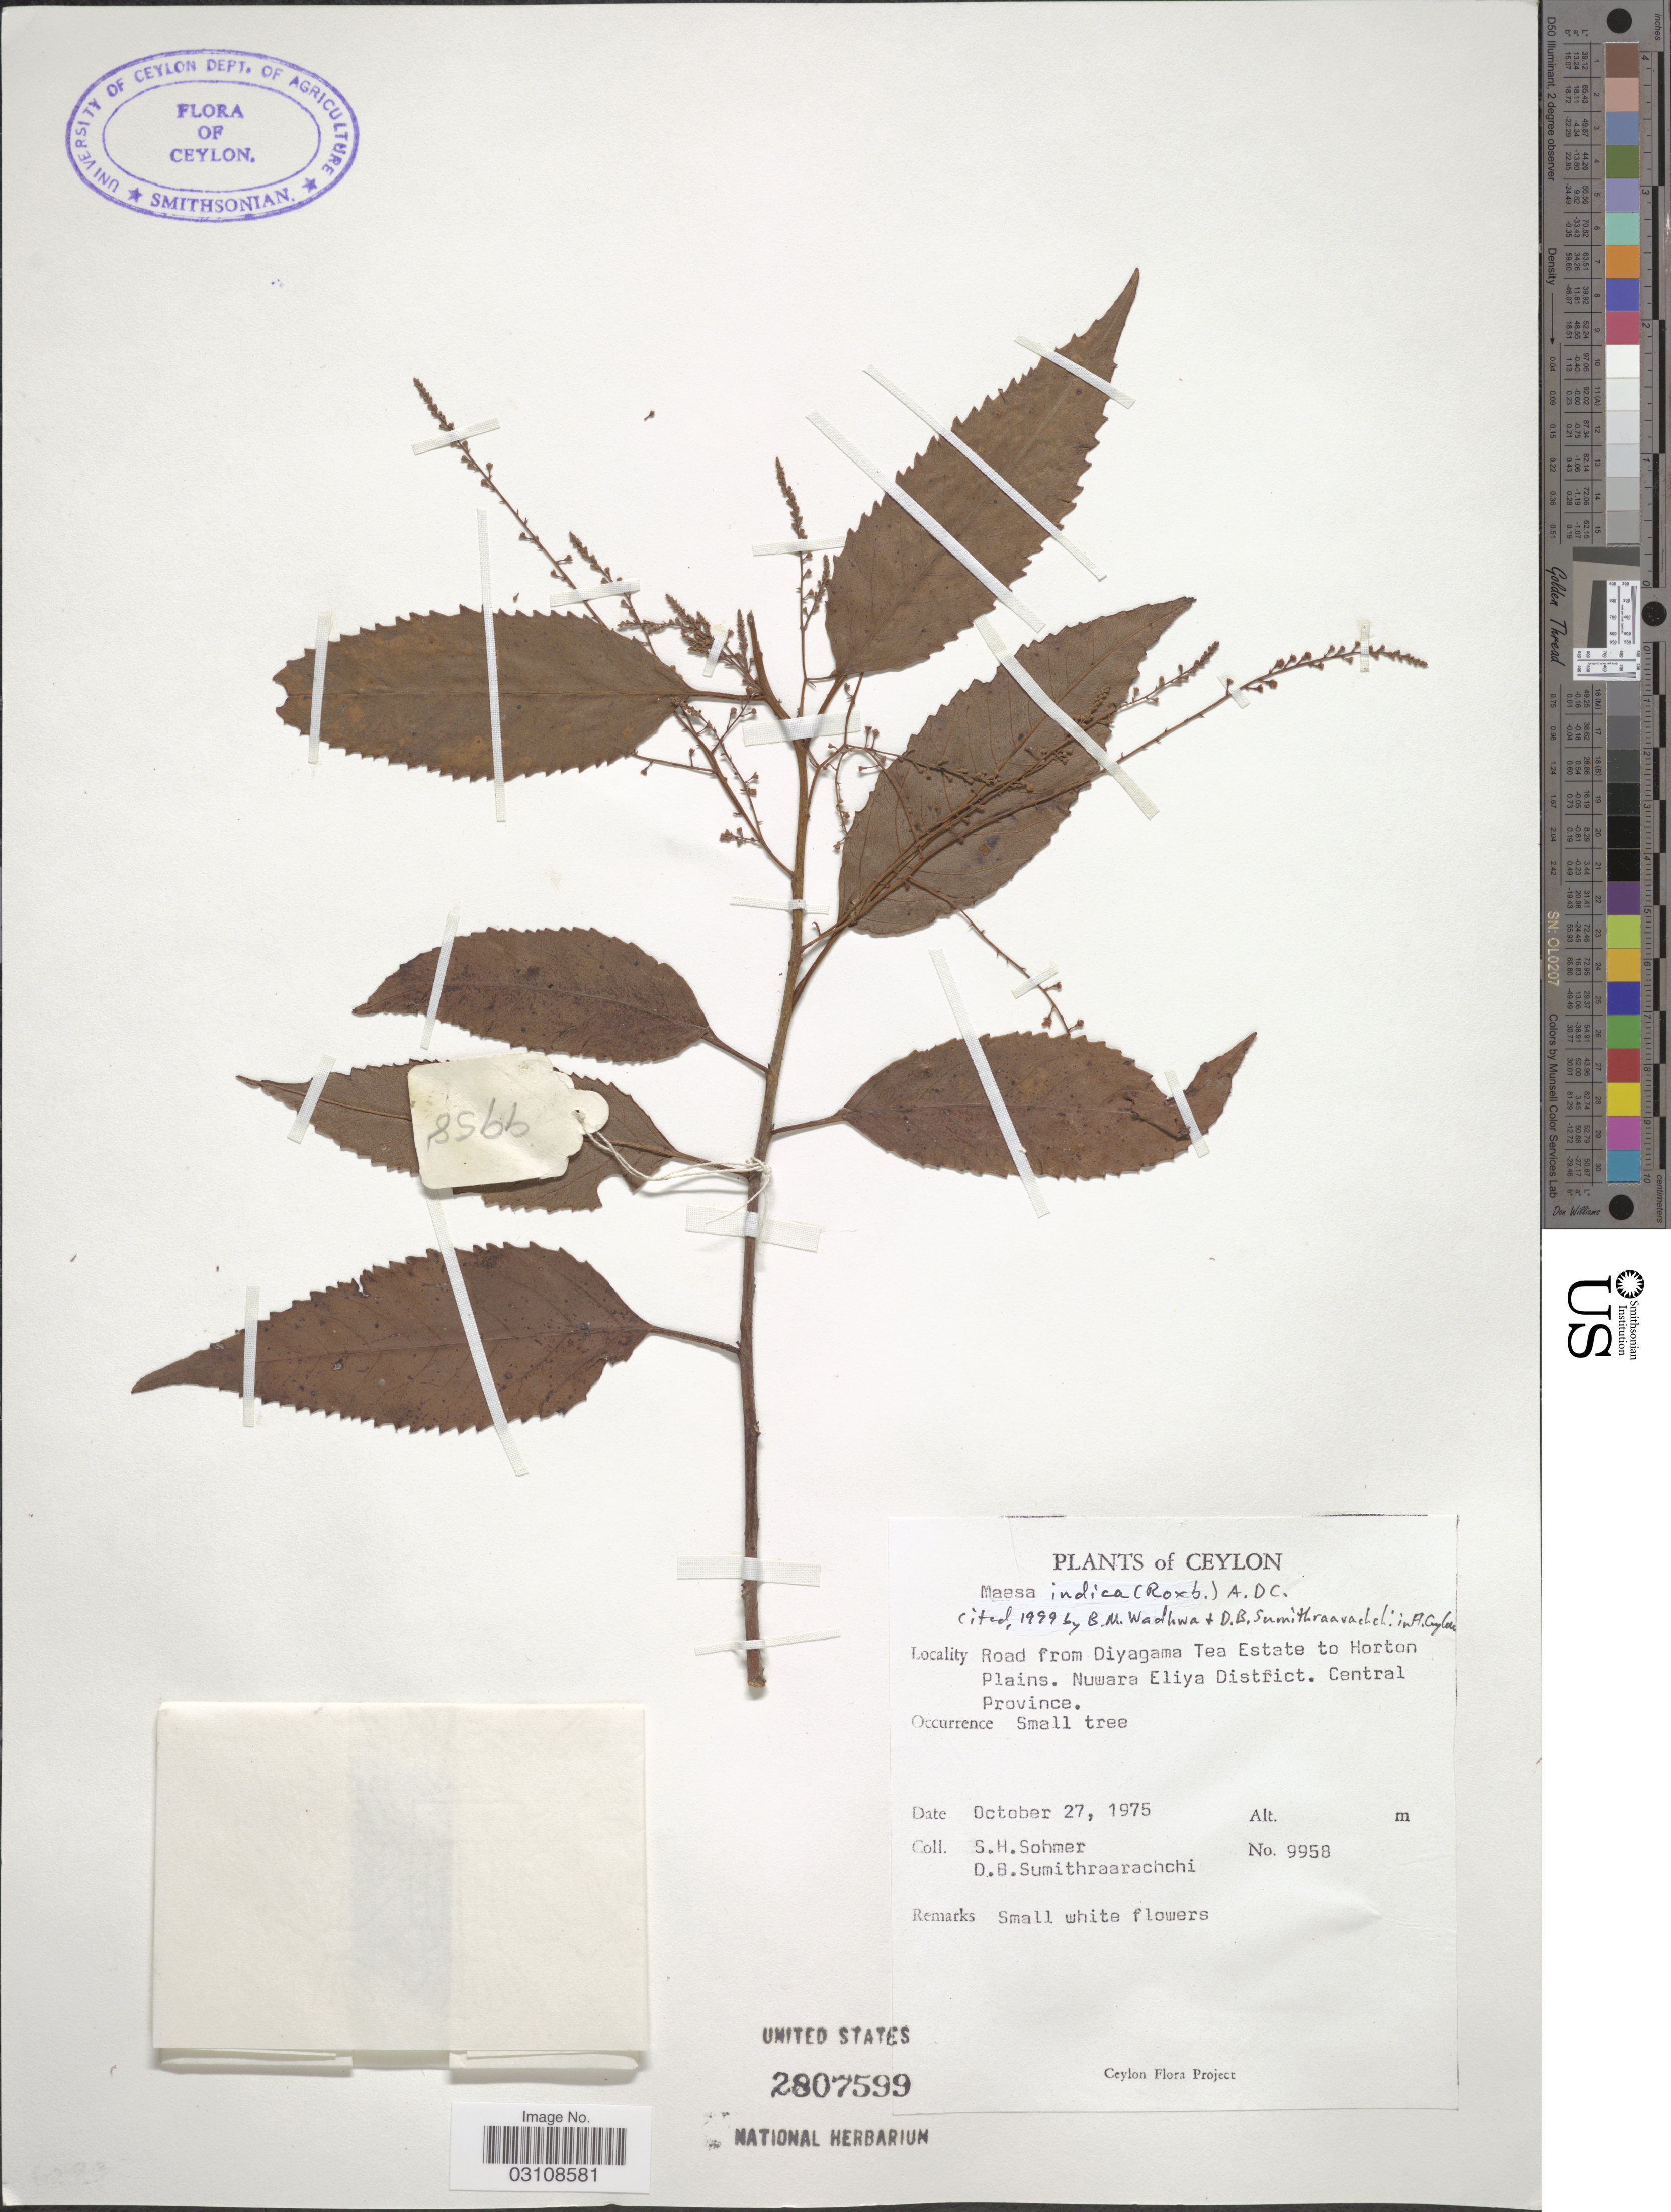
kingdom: Plantae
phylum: Tracheophyta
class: Magnoliopsida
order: Ericales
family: Primulaceae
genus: Maesa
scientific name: Maesa indica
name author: (Roxb.) A. DC.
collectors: S. H. Sohmer & D. B. Sumithraarachchi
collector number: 9958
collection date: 1975-10-27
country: Sri Lanka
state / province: Central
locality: Ceylon. Road from Diyagama Tea Estate to Horton Plains. Nuwara Eliya District.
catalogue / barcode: US 2807599